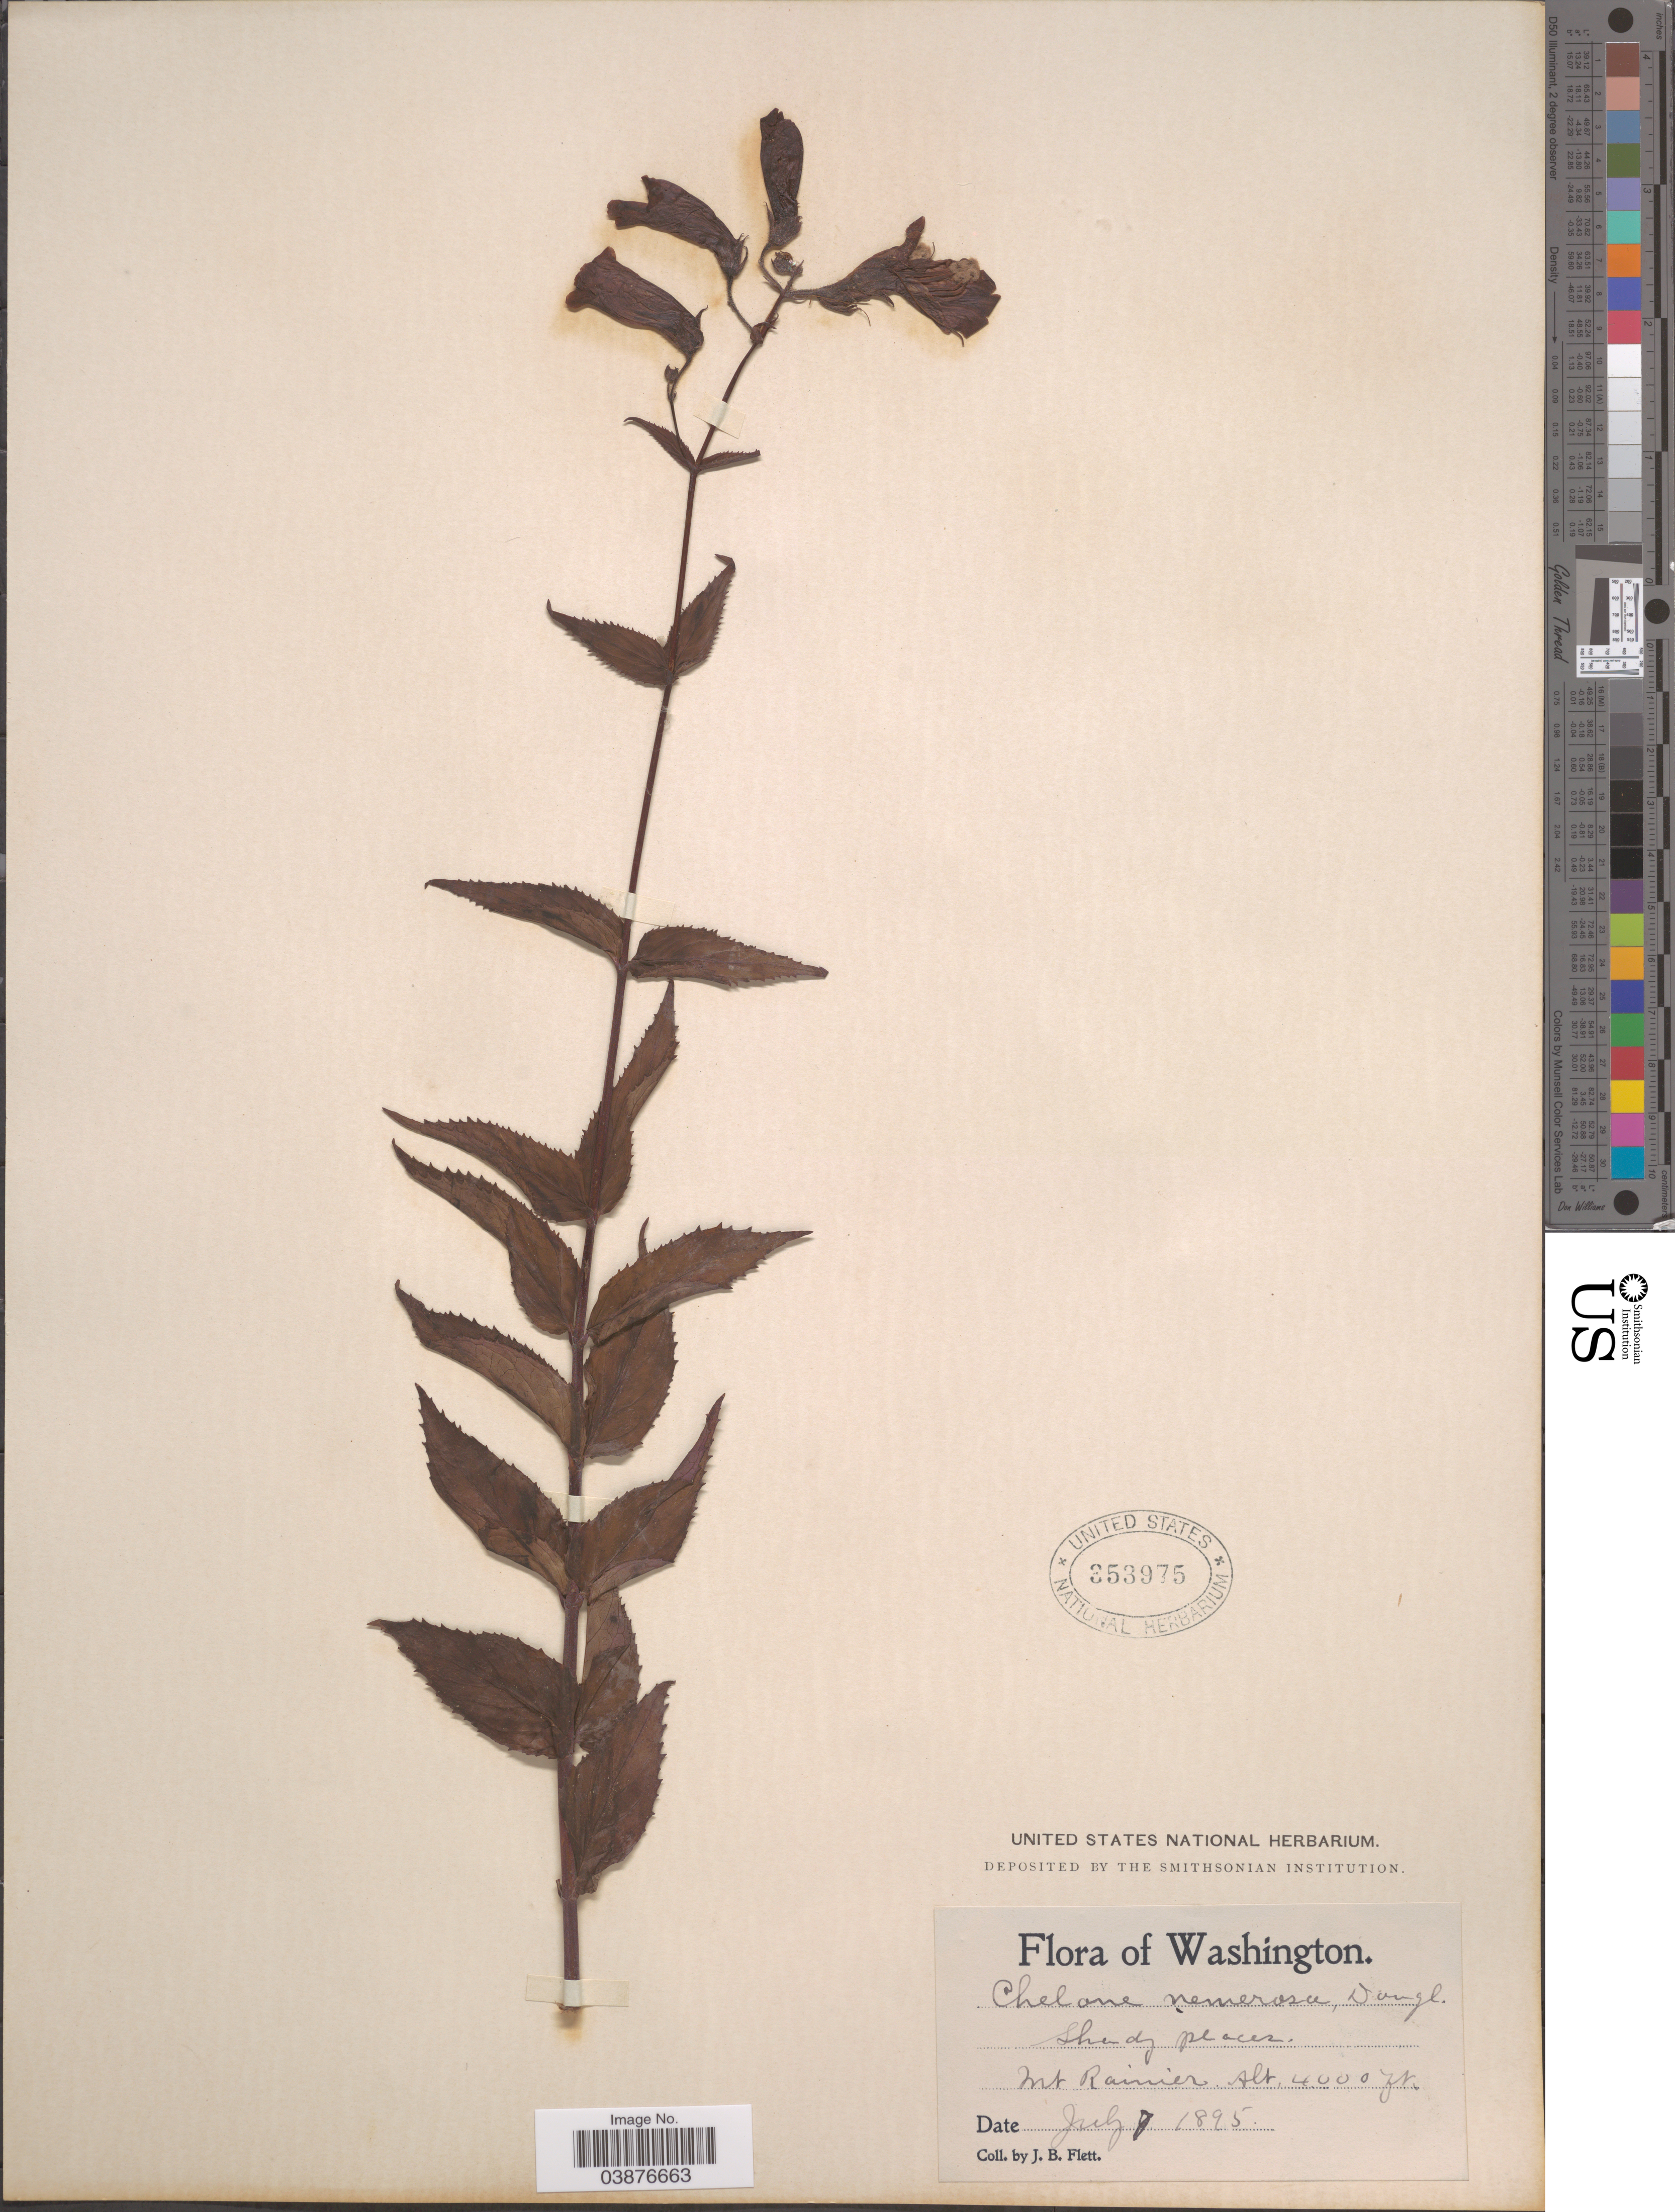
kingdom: Plantae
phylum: Tracheophyta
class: Magnoliopsida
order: Lamiales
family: Plantaginaceae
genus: Penstemon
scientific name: Penstemon nemorosus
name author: (Douglas ex Lindl.) Trautv.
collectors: J. Flett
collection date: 1895-07-07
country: United States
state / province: Washington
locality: Mt. Rainier.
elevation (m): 1219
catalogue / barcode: US 353975